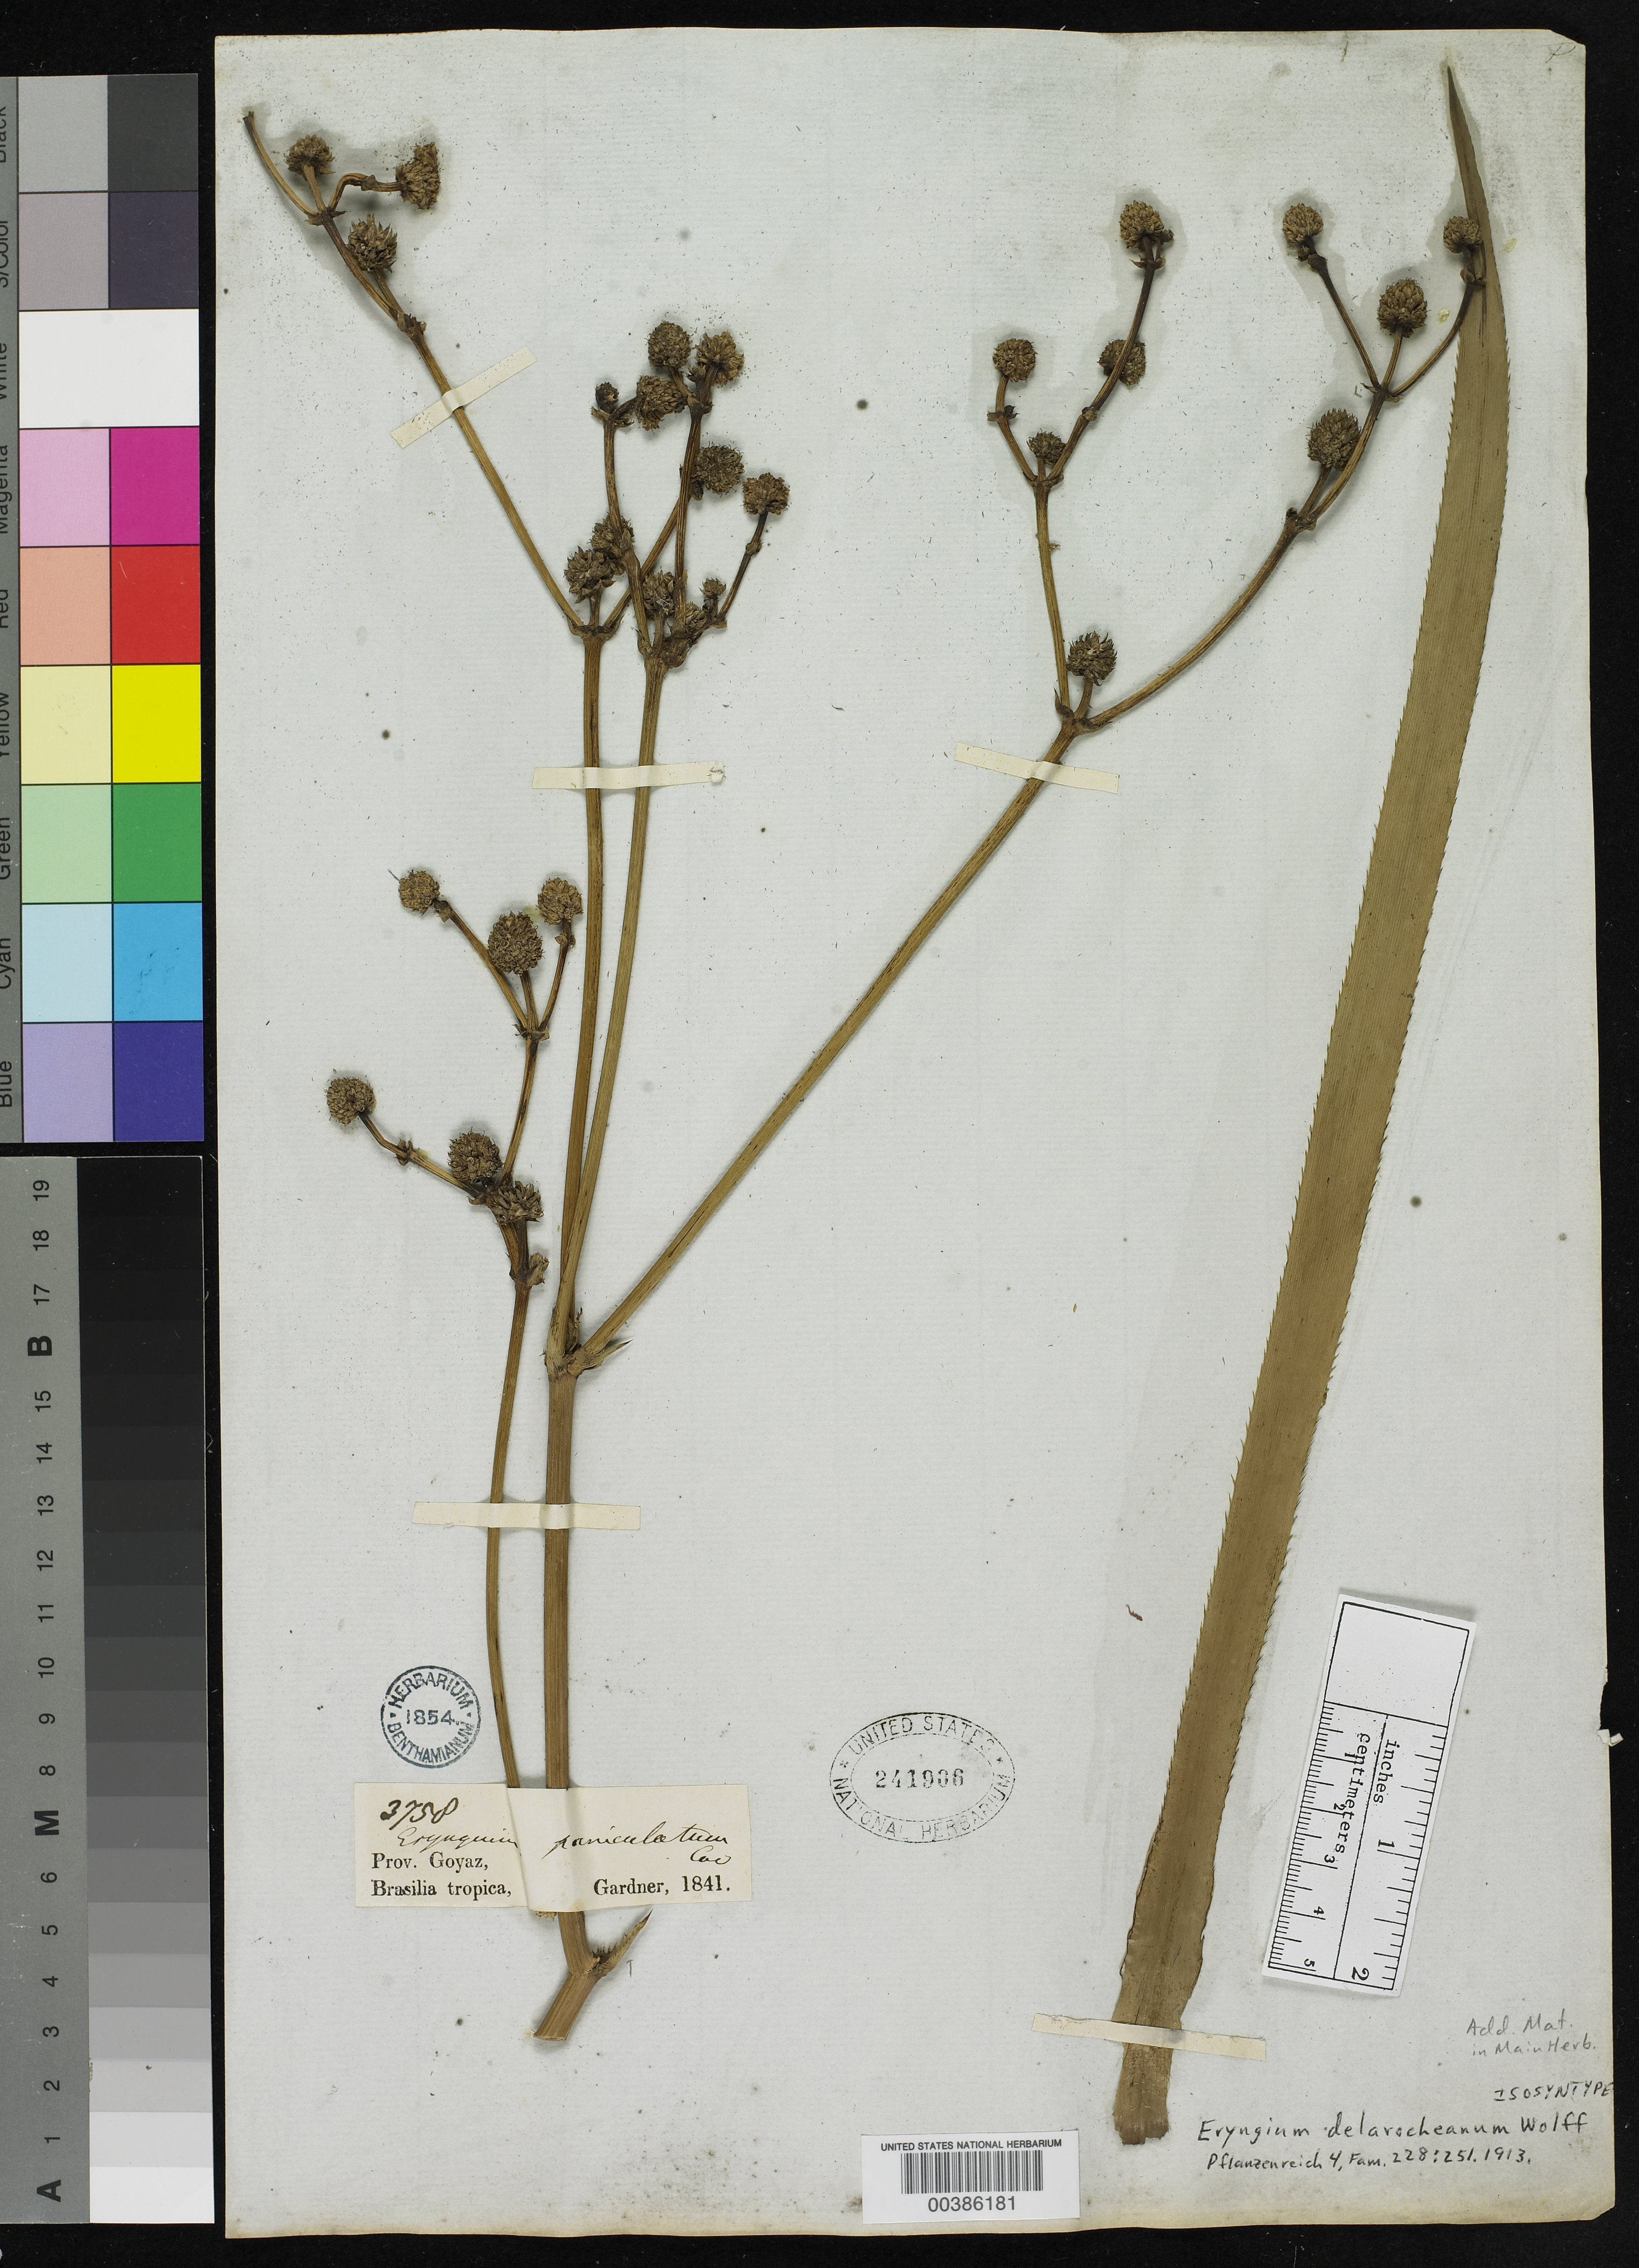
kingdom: Plantae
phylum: Tracheophyta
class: Magnoliopsida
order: Apiales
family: Apiaceae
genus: Eryngium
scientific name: Eryngium delarocheanum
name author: H. Wolff in Engl.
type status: Isosyntype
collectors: G. Gardner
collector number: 3758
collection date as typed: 1841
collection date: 1841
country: Brazil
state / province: Goiás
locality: Inter Porto Imperial et Lunie, ad flum Tocantins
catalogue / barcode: US 241966